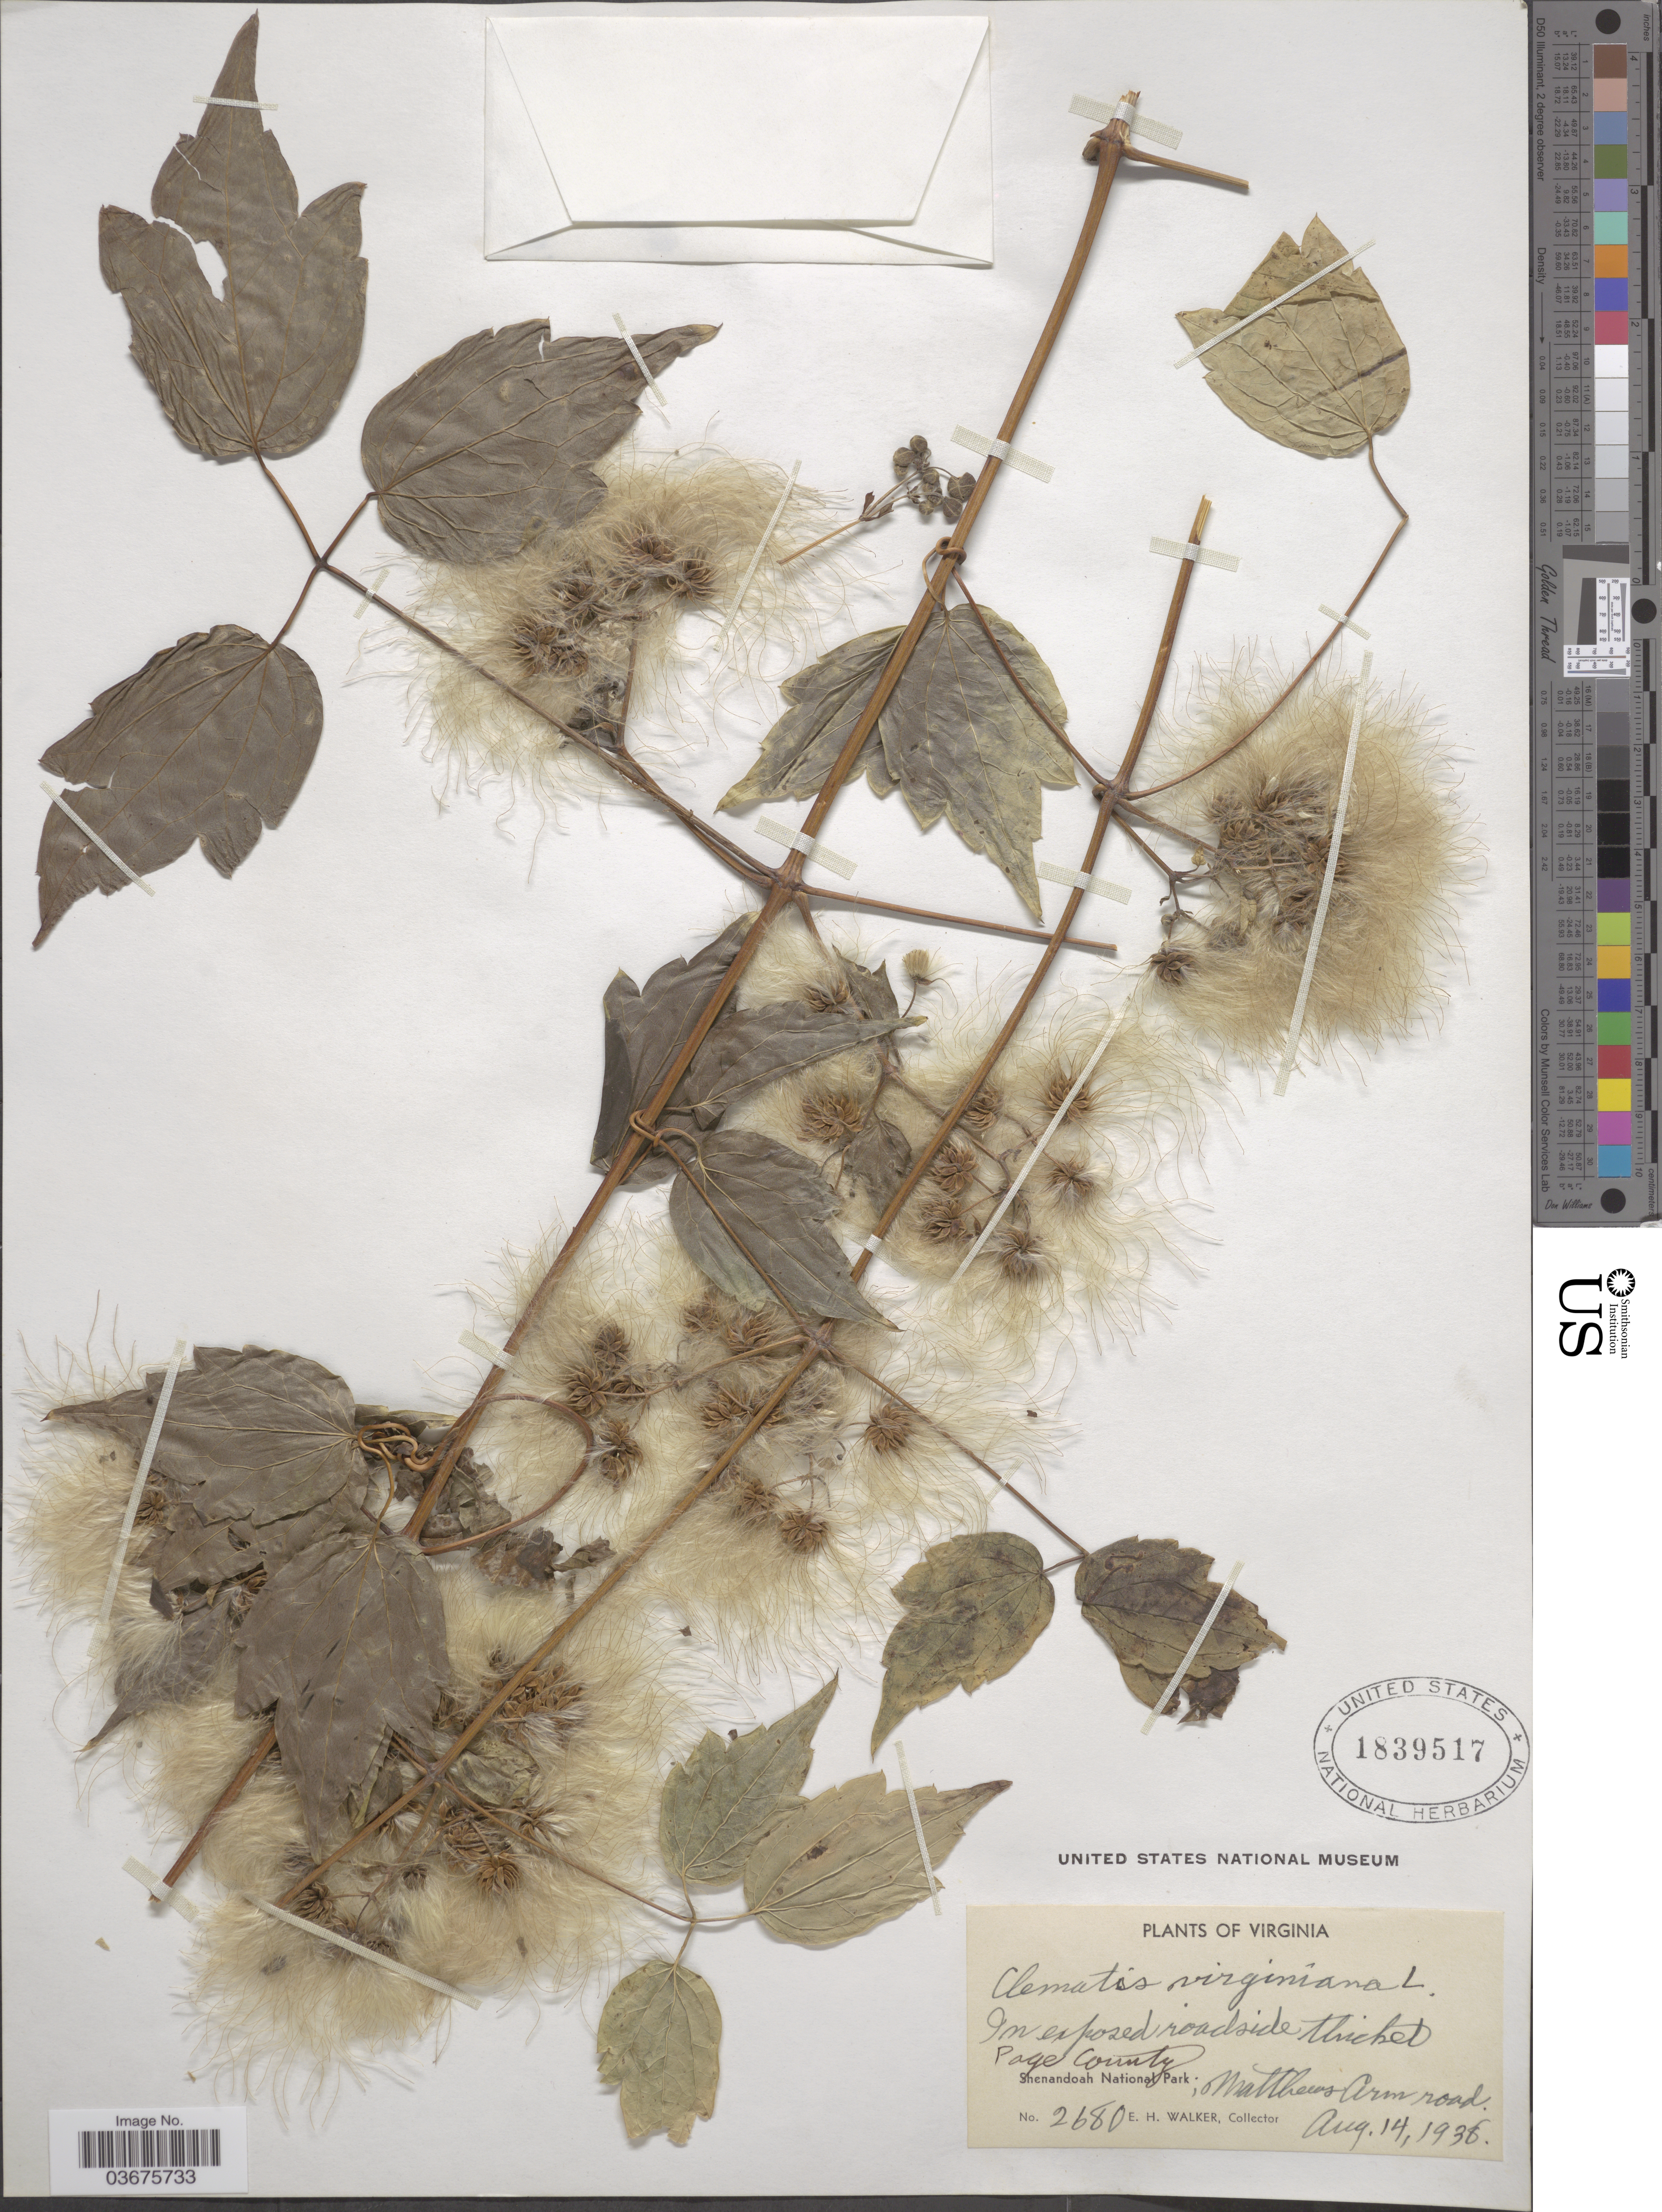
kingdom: Plantae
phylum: Tracheophyta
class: Magnoliopsida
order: Ranunculales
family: Ranunculaceae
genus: Clematis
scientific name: Clematis virginiana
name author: L.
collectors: E. H. Walker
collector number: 2680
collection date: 1936-08-14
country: United States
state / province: Virginia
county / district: Page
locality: Shenandoah National Park; Matthews Arm road.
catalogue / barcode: US 1839517